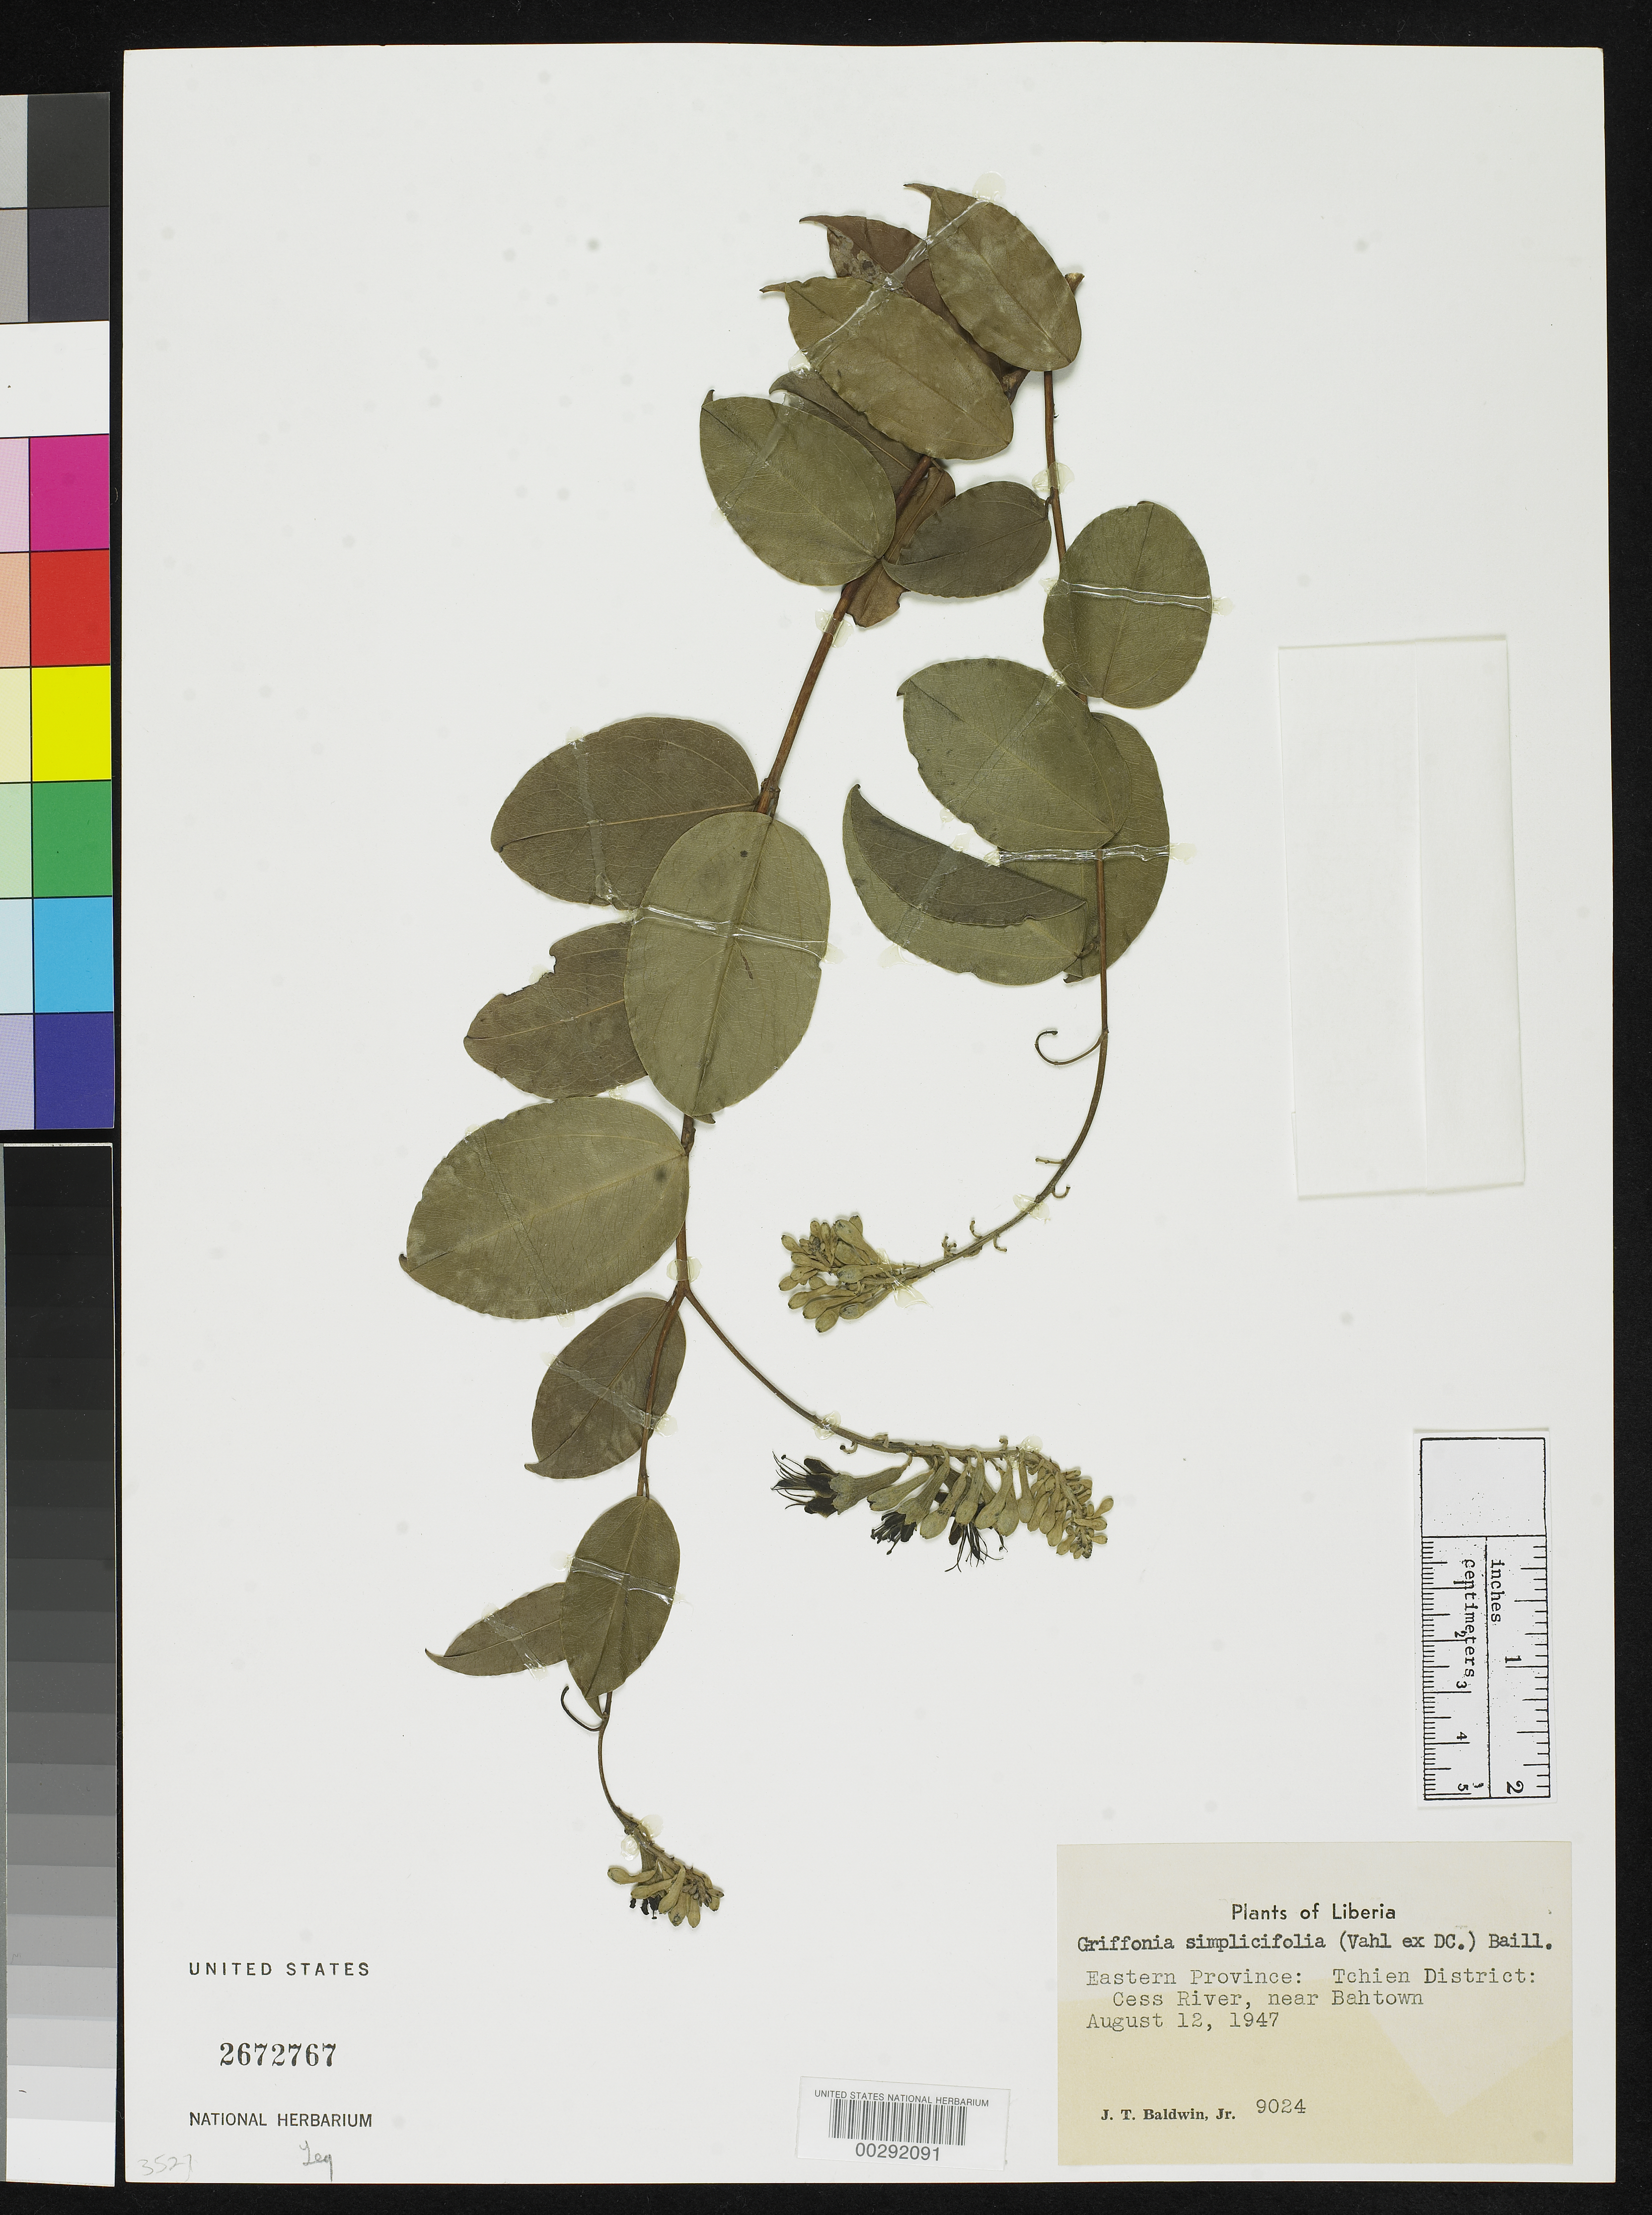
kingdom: Plantae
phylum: Tracheophyta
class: Magnoliopsida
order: Fabales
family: Fabaceae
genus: Griffonia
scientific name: Griffonia simplicifolia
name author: Baill.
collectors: J. T. Baldwin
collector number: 9024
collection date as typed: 12 Aug 1947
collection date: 1947-08-12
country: Liberia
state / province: Grand Gedeh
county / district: Tchien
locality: Cess River near Bahtown, Tchien Dist., Eastern Prov.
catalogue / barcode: US 2672767